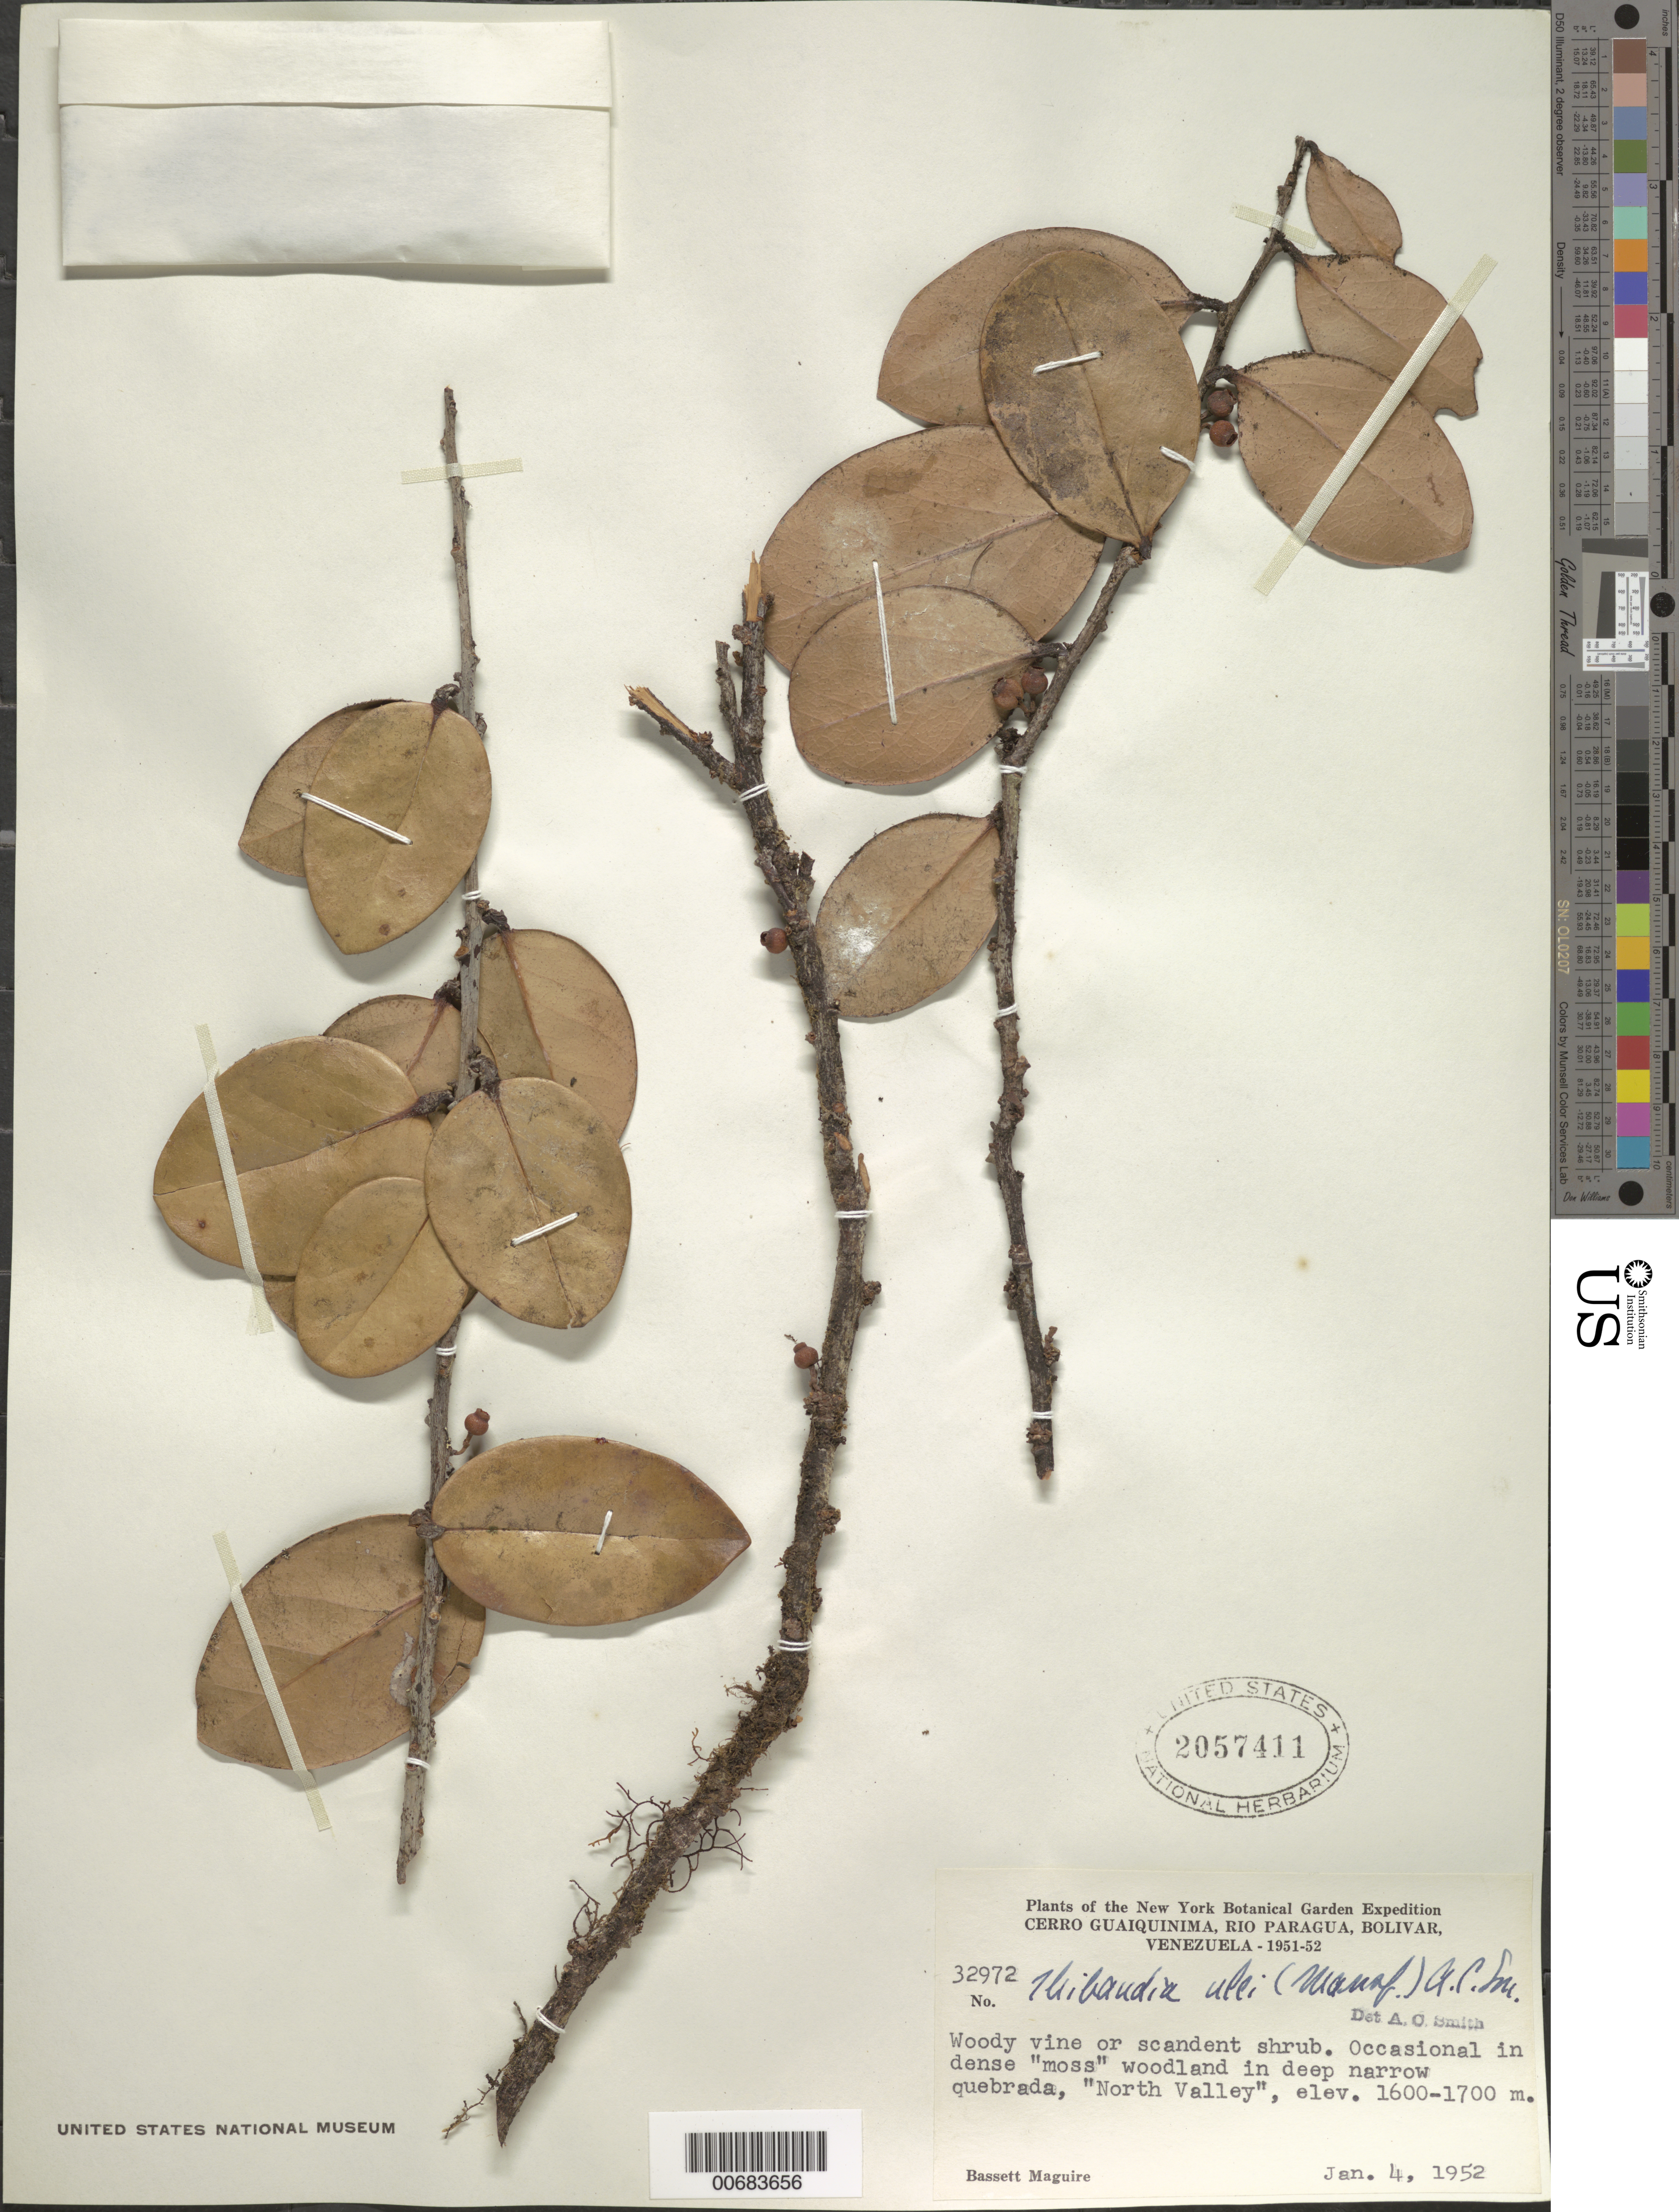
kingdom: Plantae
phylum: Tracheophyta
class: Magnoliopsida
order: Ericales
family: Ericaceae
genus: Thibaudia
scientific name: Thibaudia ulei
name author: A.C. Sm.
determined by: Smith, A. C.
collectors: B. Maguire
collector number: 32972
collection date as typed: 4-Jan-52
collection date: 1952-01-04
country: Venezuela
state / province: Bolívar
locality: Cerro Guaiquinima, Río Paragua, "North Valley"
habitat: Dense "moss" woodland in deep narrow quebrada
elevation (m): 1600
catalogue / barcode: US 2057411